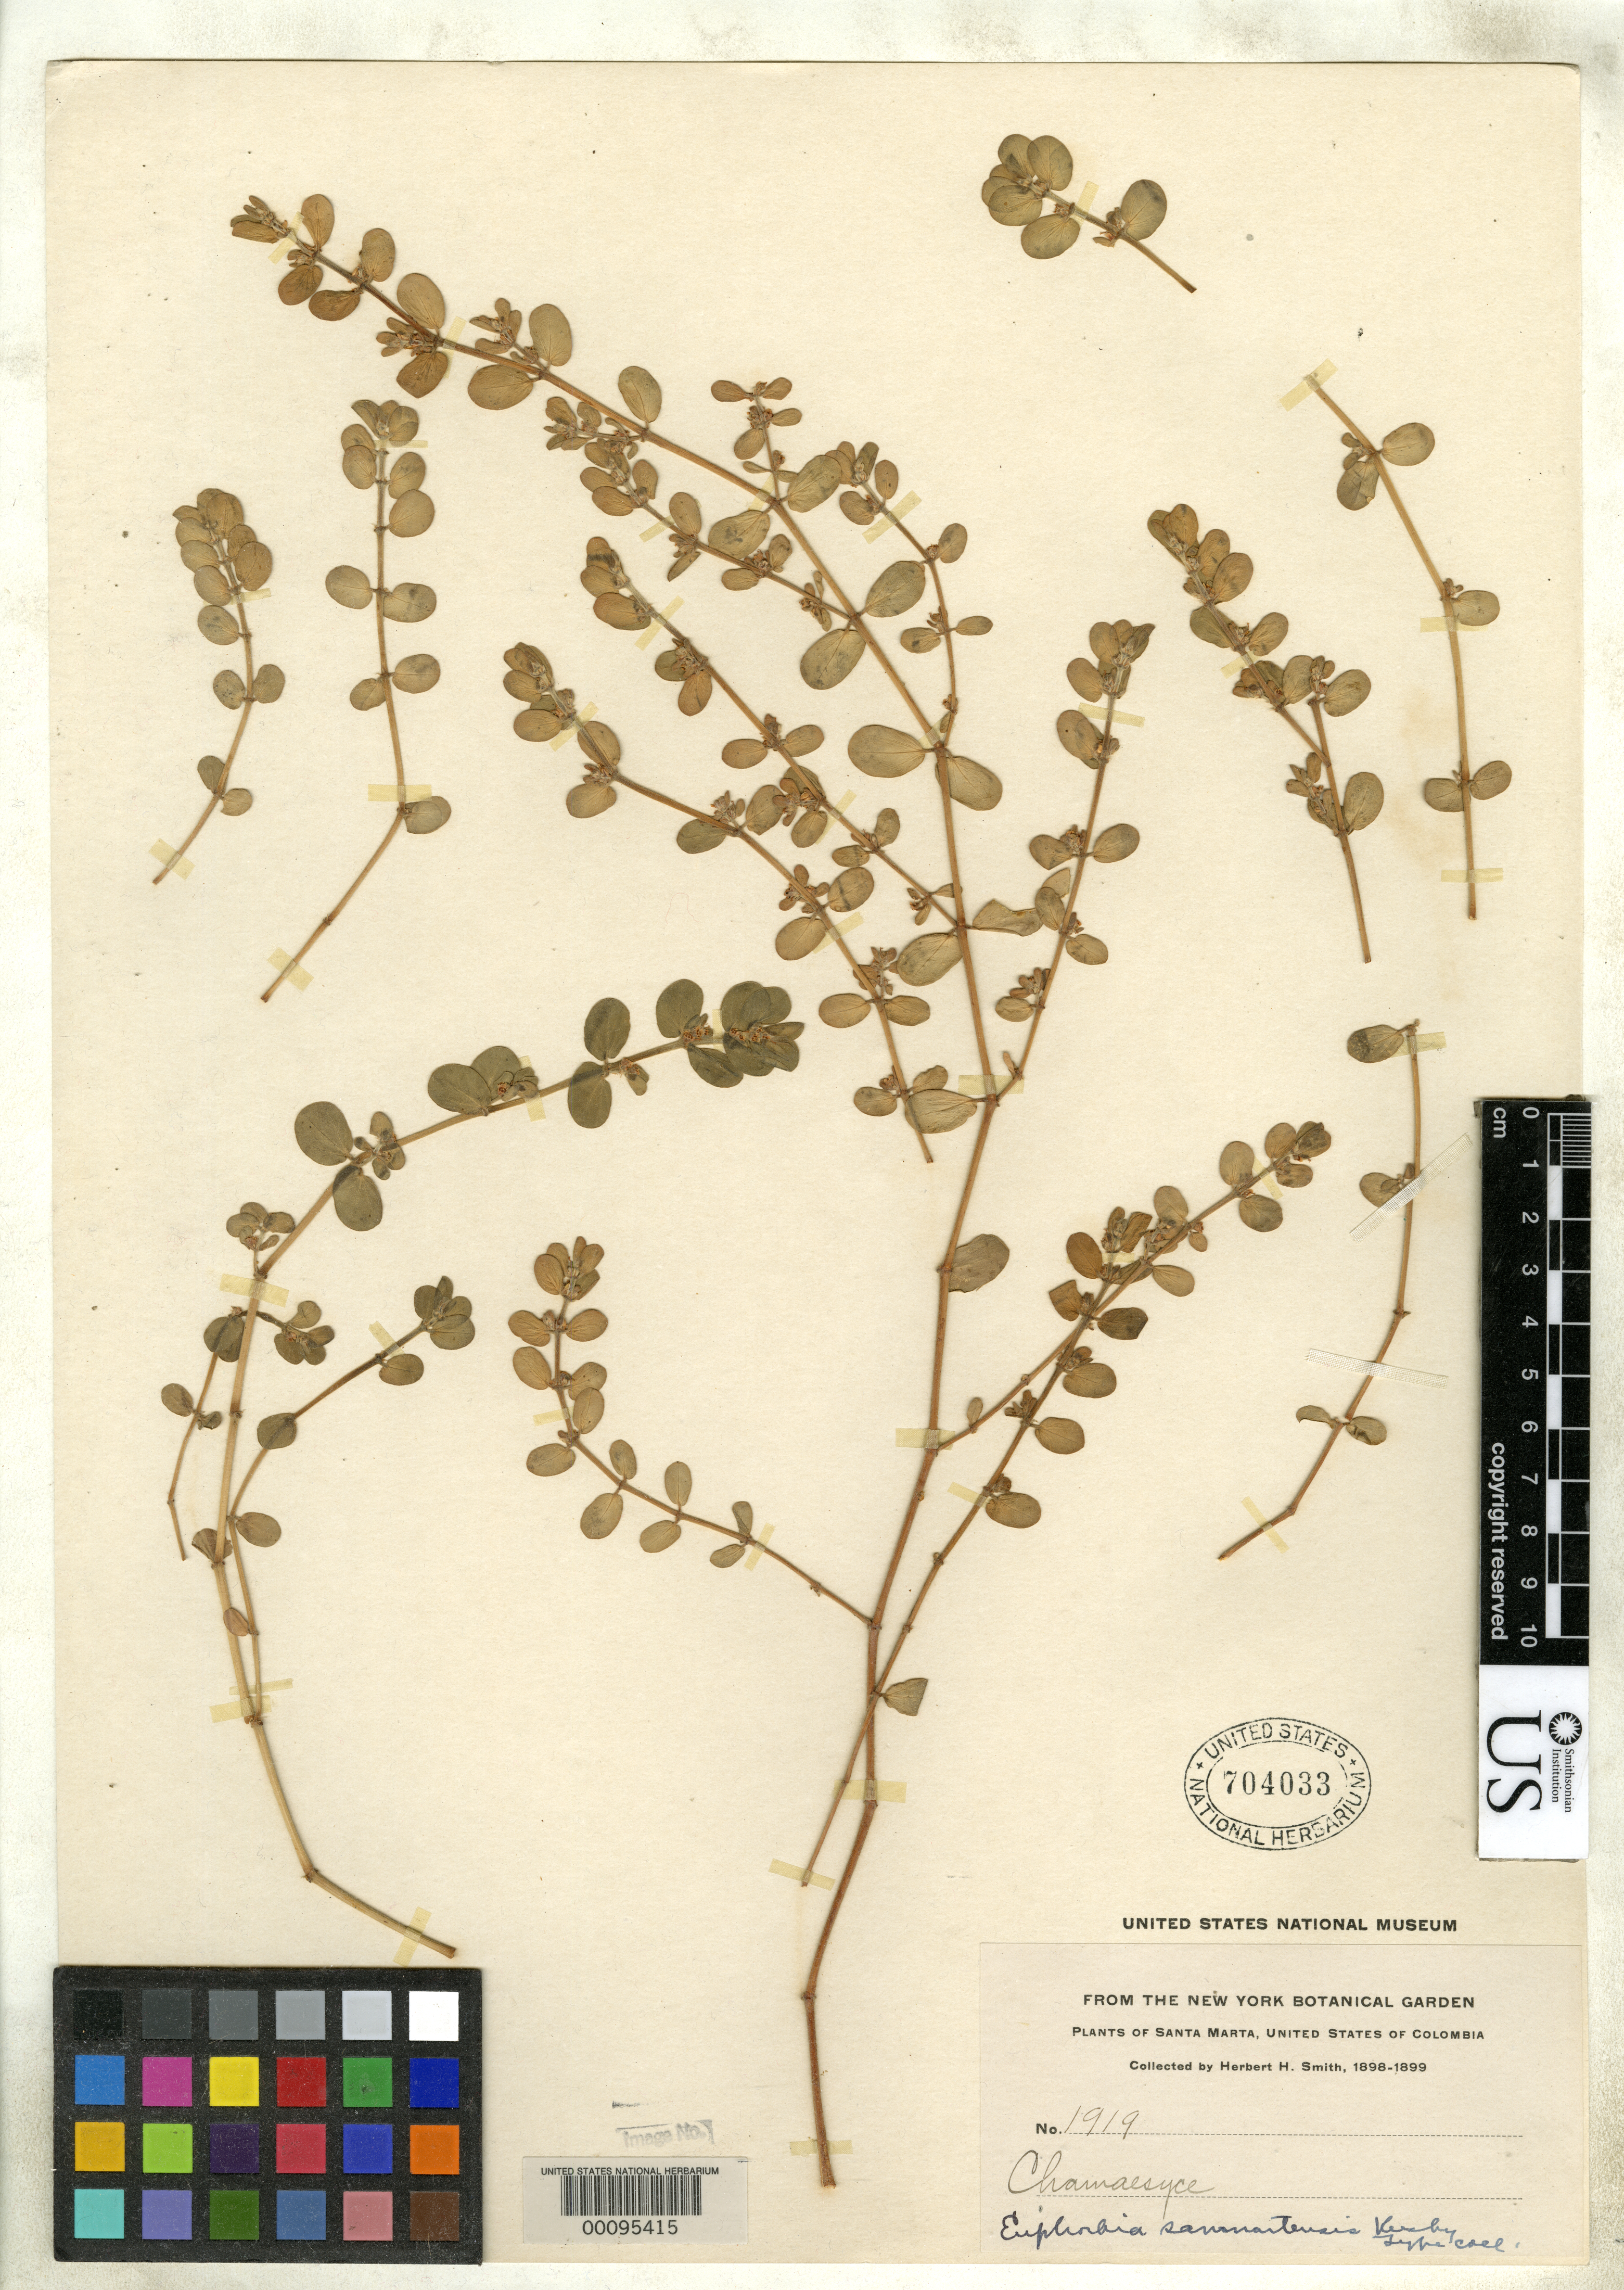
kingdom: Plantae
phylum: Tracheophyta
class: Magnoliopsida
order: Malpighiales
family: Euphorbiaceae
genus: Euphorbia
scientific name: Euphorbia sanmartensis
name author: Rusby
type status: Isotype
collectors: Herbert H. Smith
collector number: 1919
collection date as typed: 1898 to -- --- 1899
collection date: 1898/1899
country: Colombia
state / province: Magdalena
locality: Santa Marta.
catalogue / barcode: US 704033